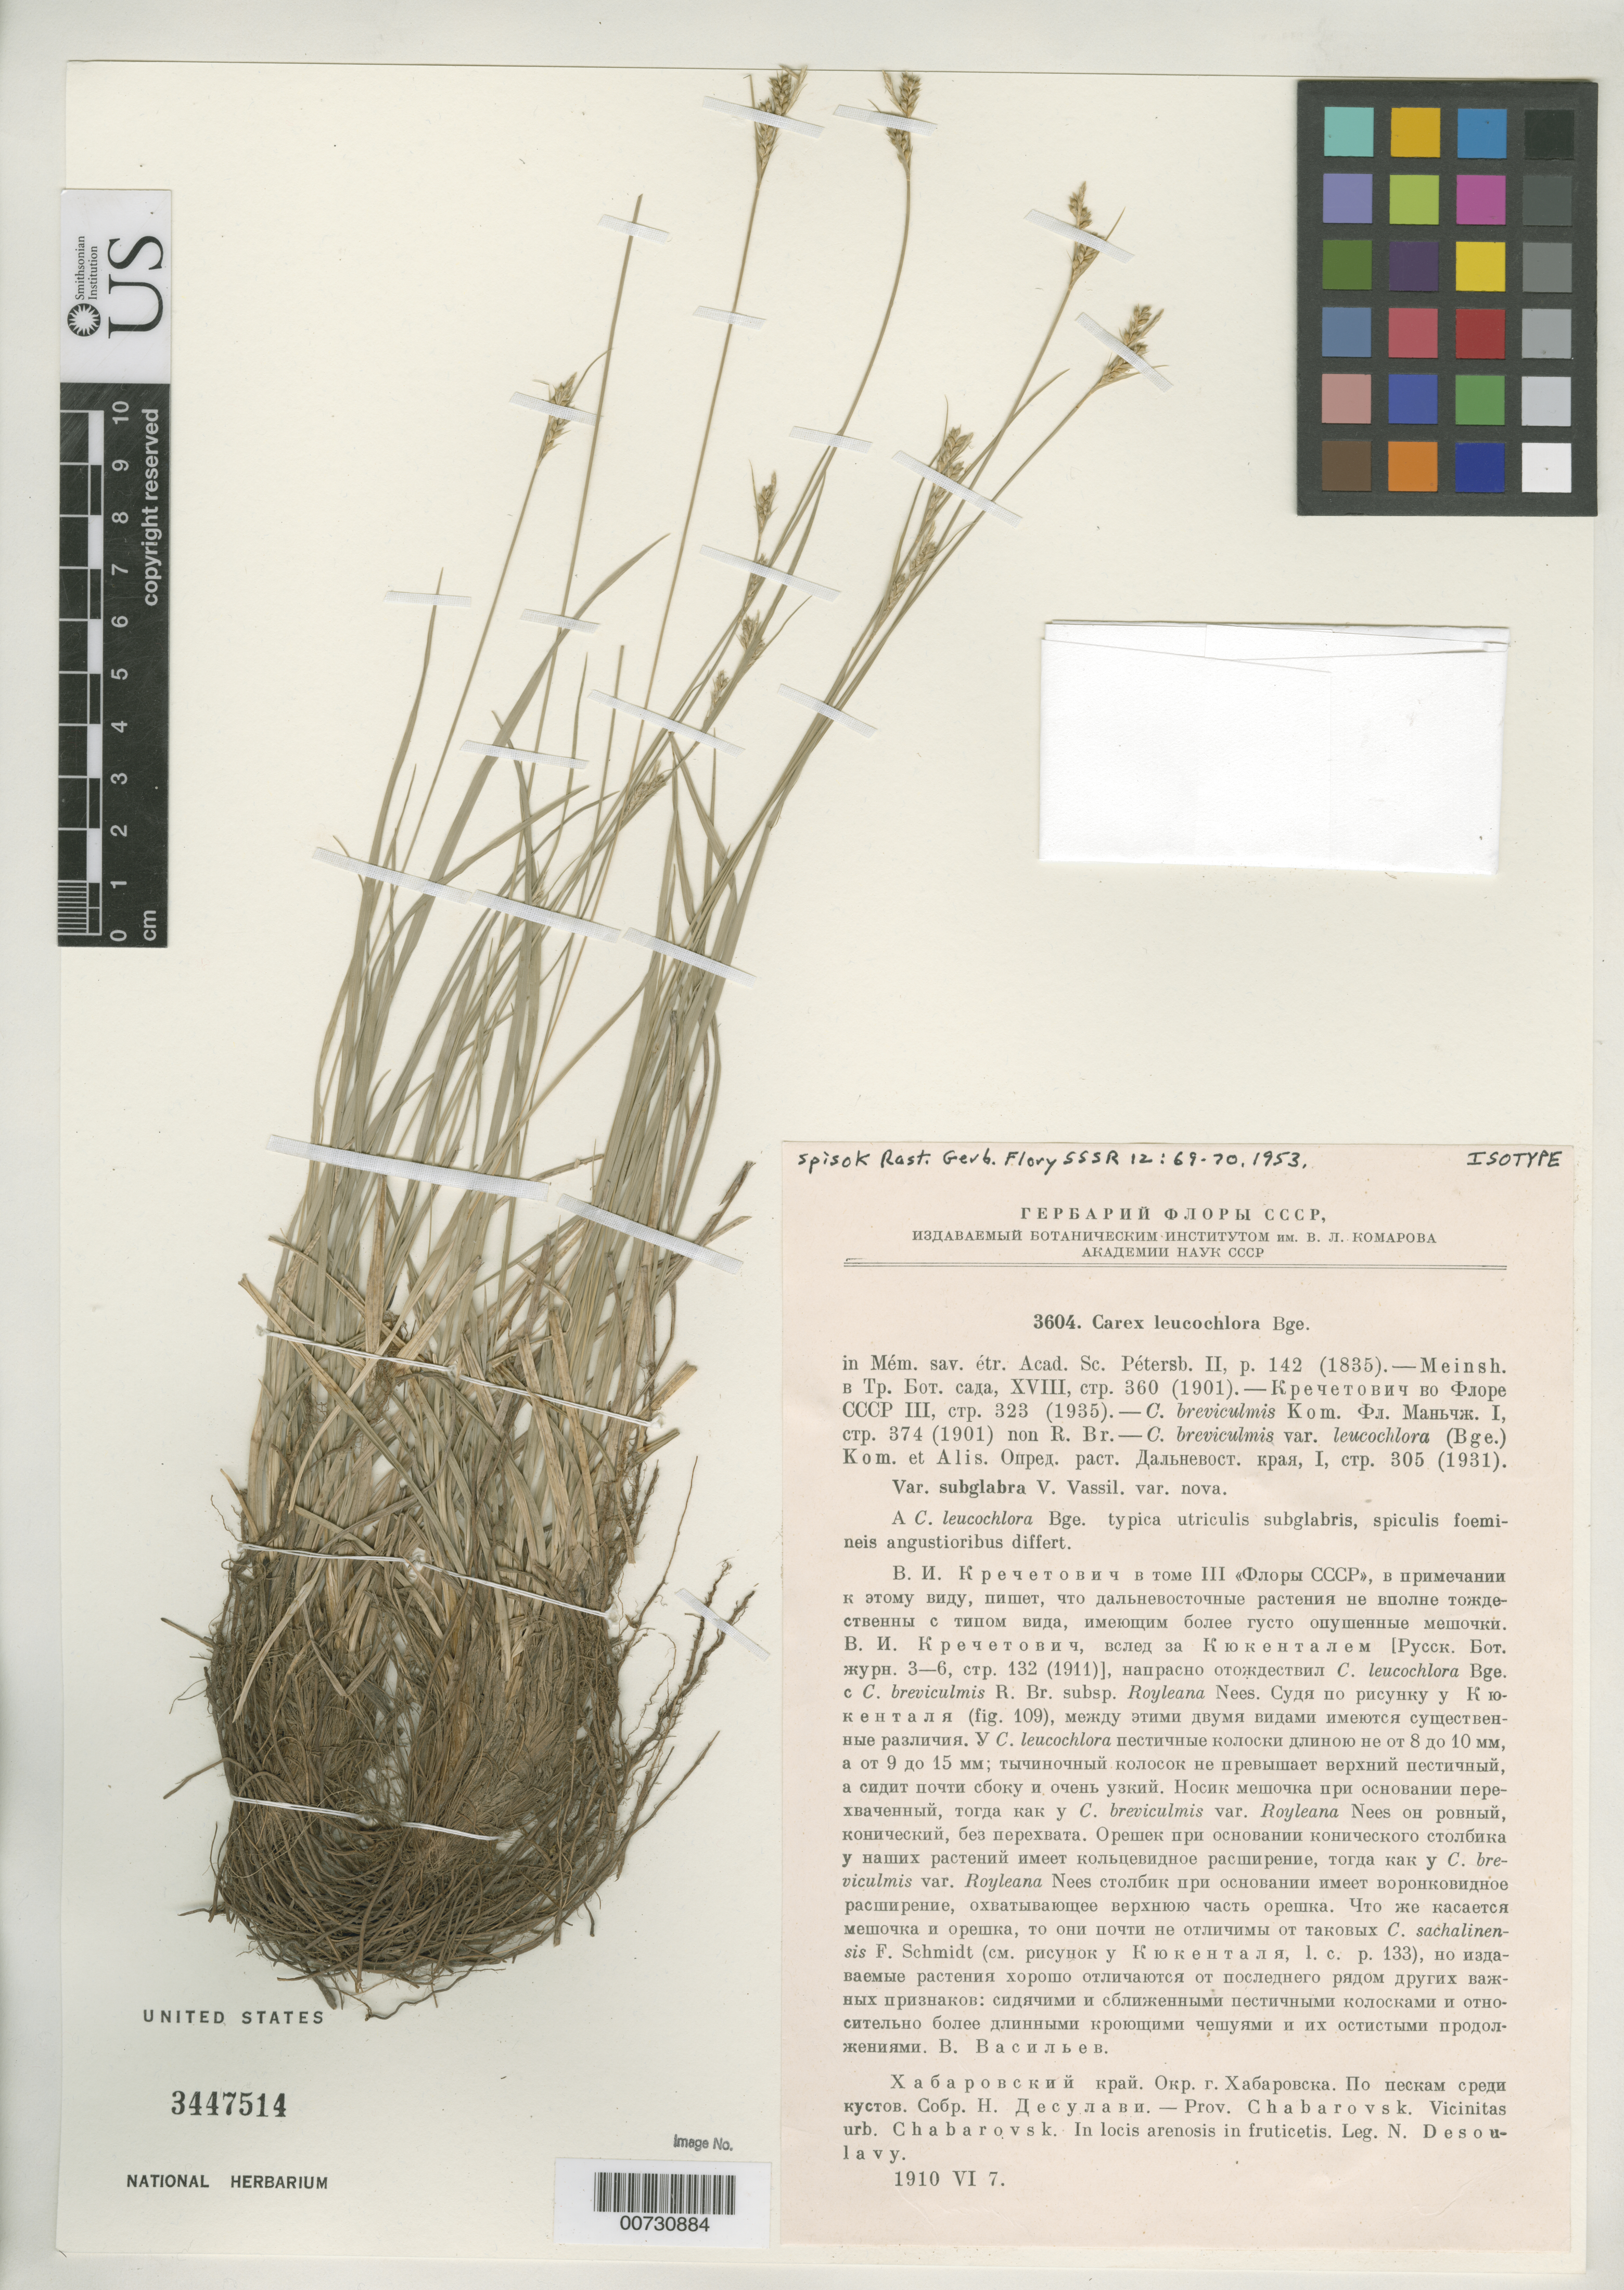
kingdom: Plantae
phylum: Tracheophyta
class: Liliopsida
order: Poales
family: Cyperaceae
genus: Carex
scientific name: Carex leucochlora var. subglabra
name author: V. Vassil.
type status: Isotype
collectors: N. Desoulavy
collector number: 3604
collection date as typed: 07 Jun 1910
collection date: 1910-06-07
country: Russian Federation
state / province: Khabarovsk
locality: Vicinitas urb. Chabarovsk.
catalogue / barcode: US 3447514